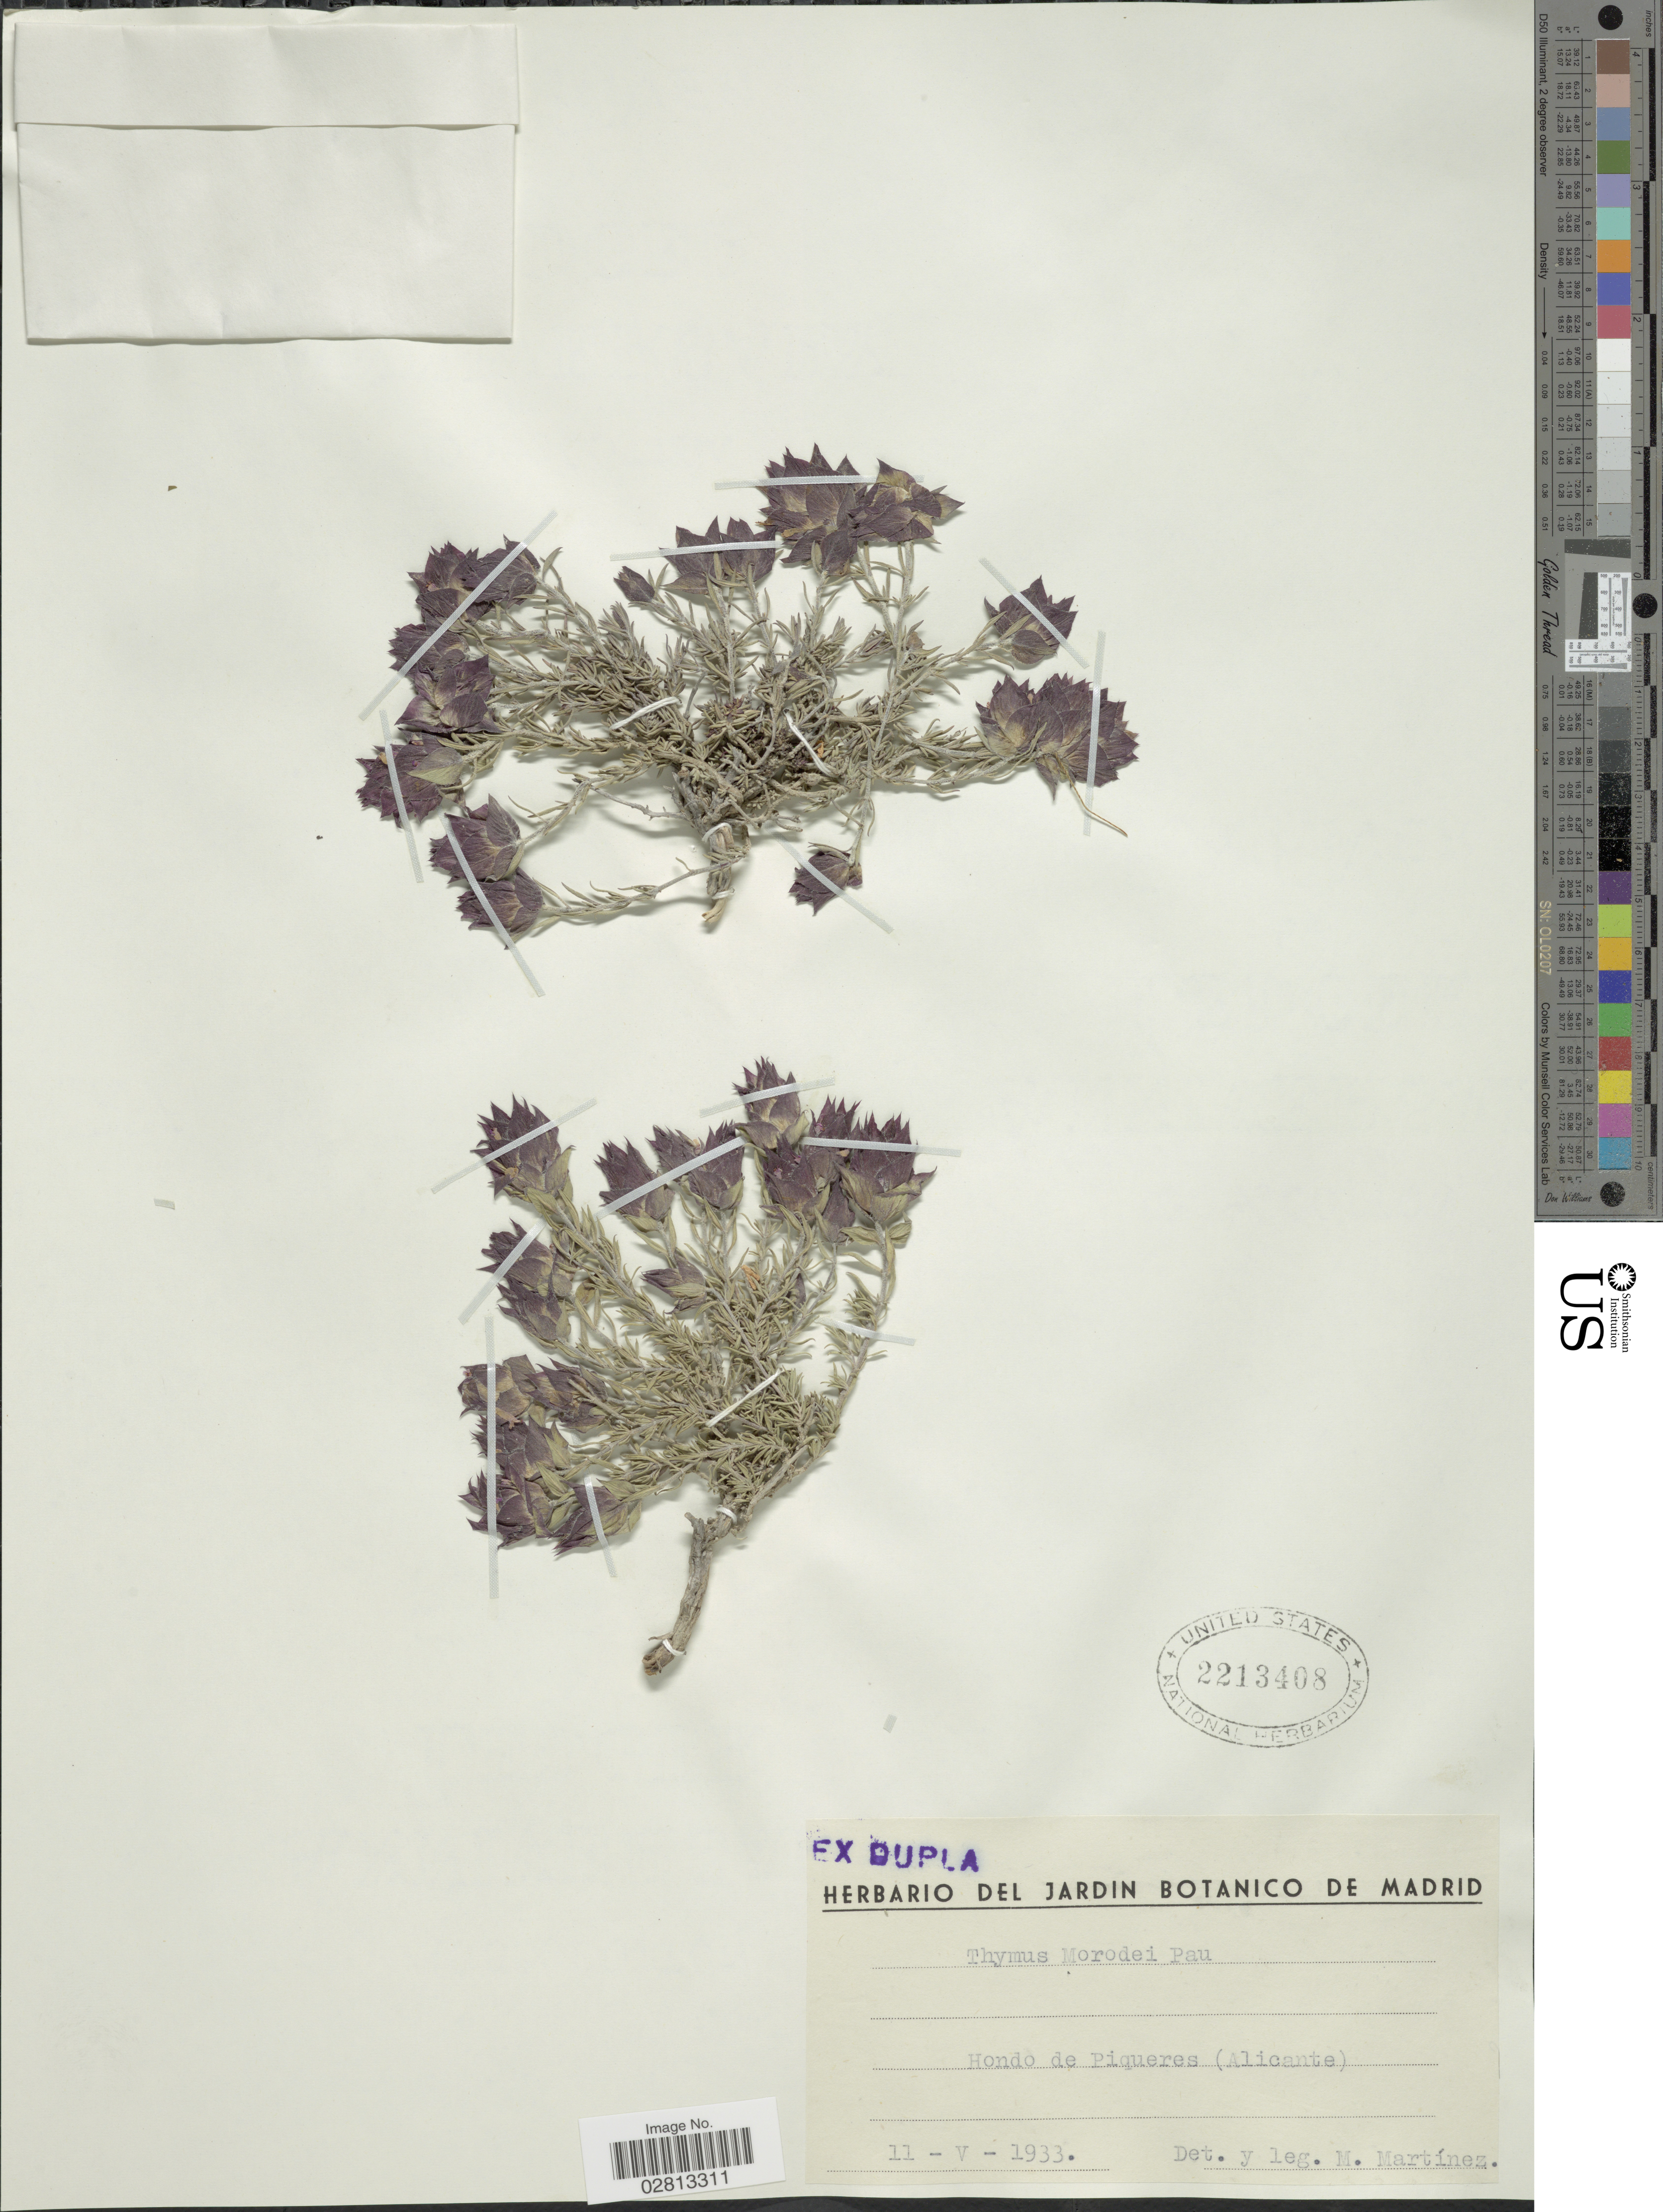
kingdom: Plantae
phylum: Tracheophyta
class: Magnoliopsida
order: Lamiales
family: Lamiaceae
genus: Thymus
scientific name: Thymus moroderi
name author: Pau ex Martinez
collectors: M. Martinez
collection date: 1933-05-11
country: Spain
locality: Hondo de Piqueres (Alicante)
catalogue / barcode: US 2213408